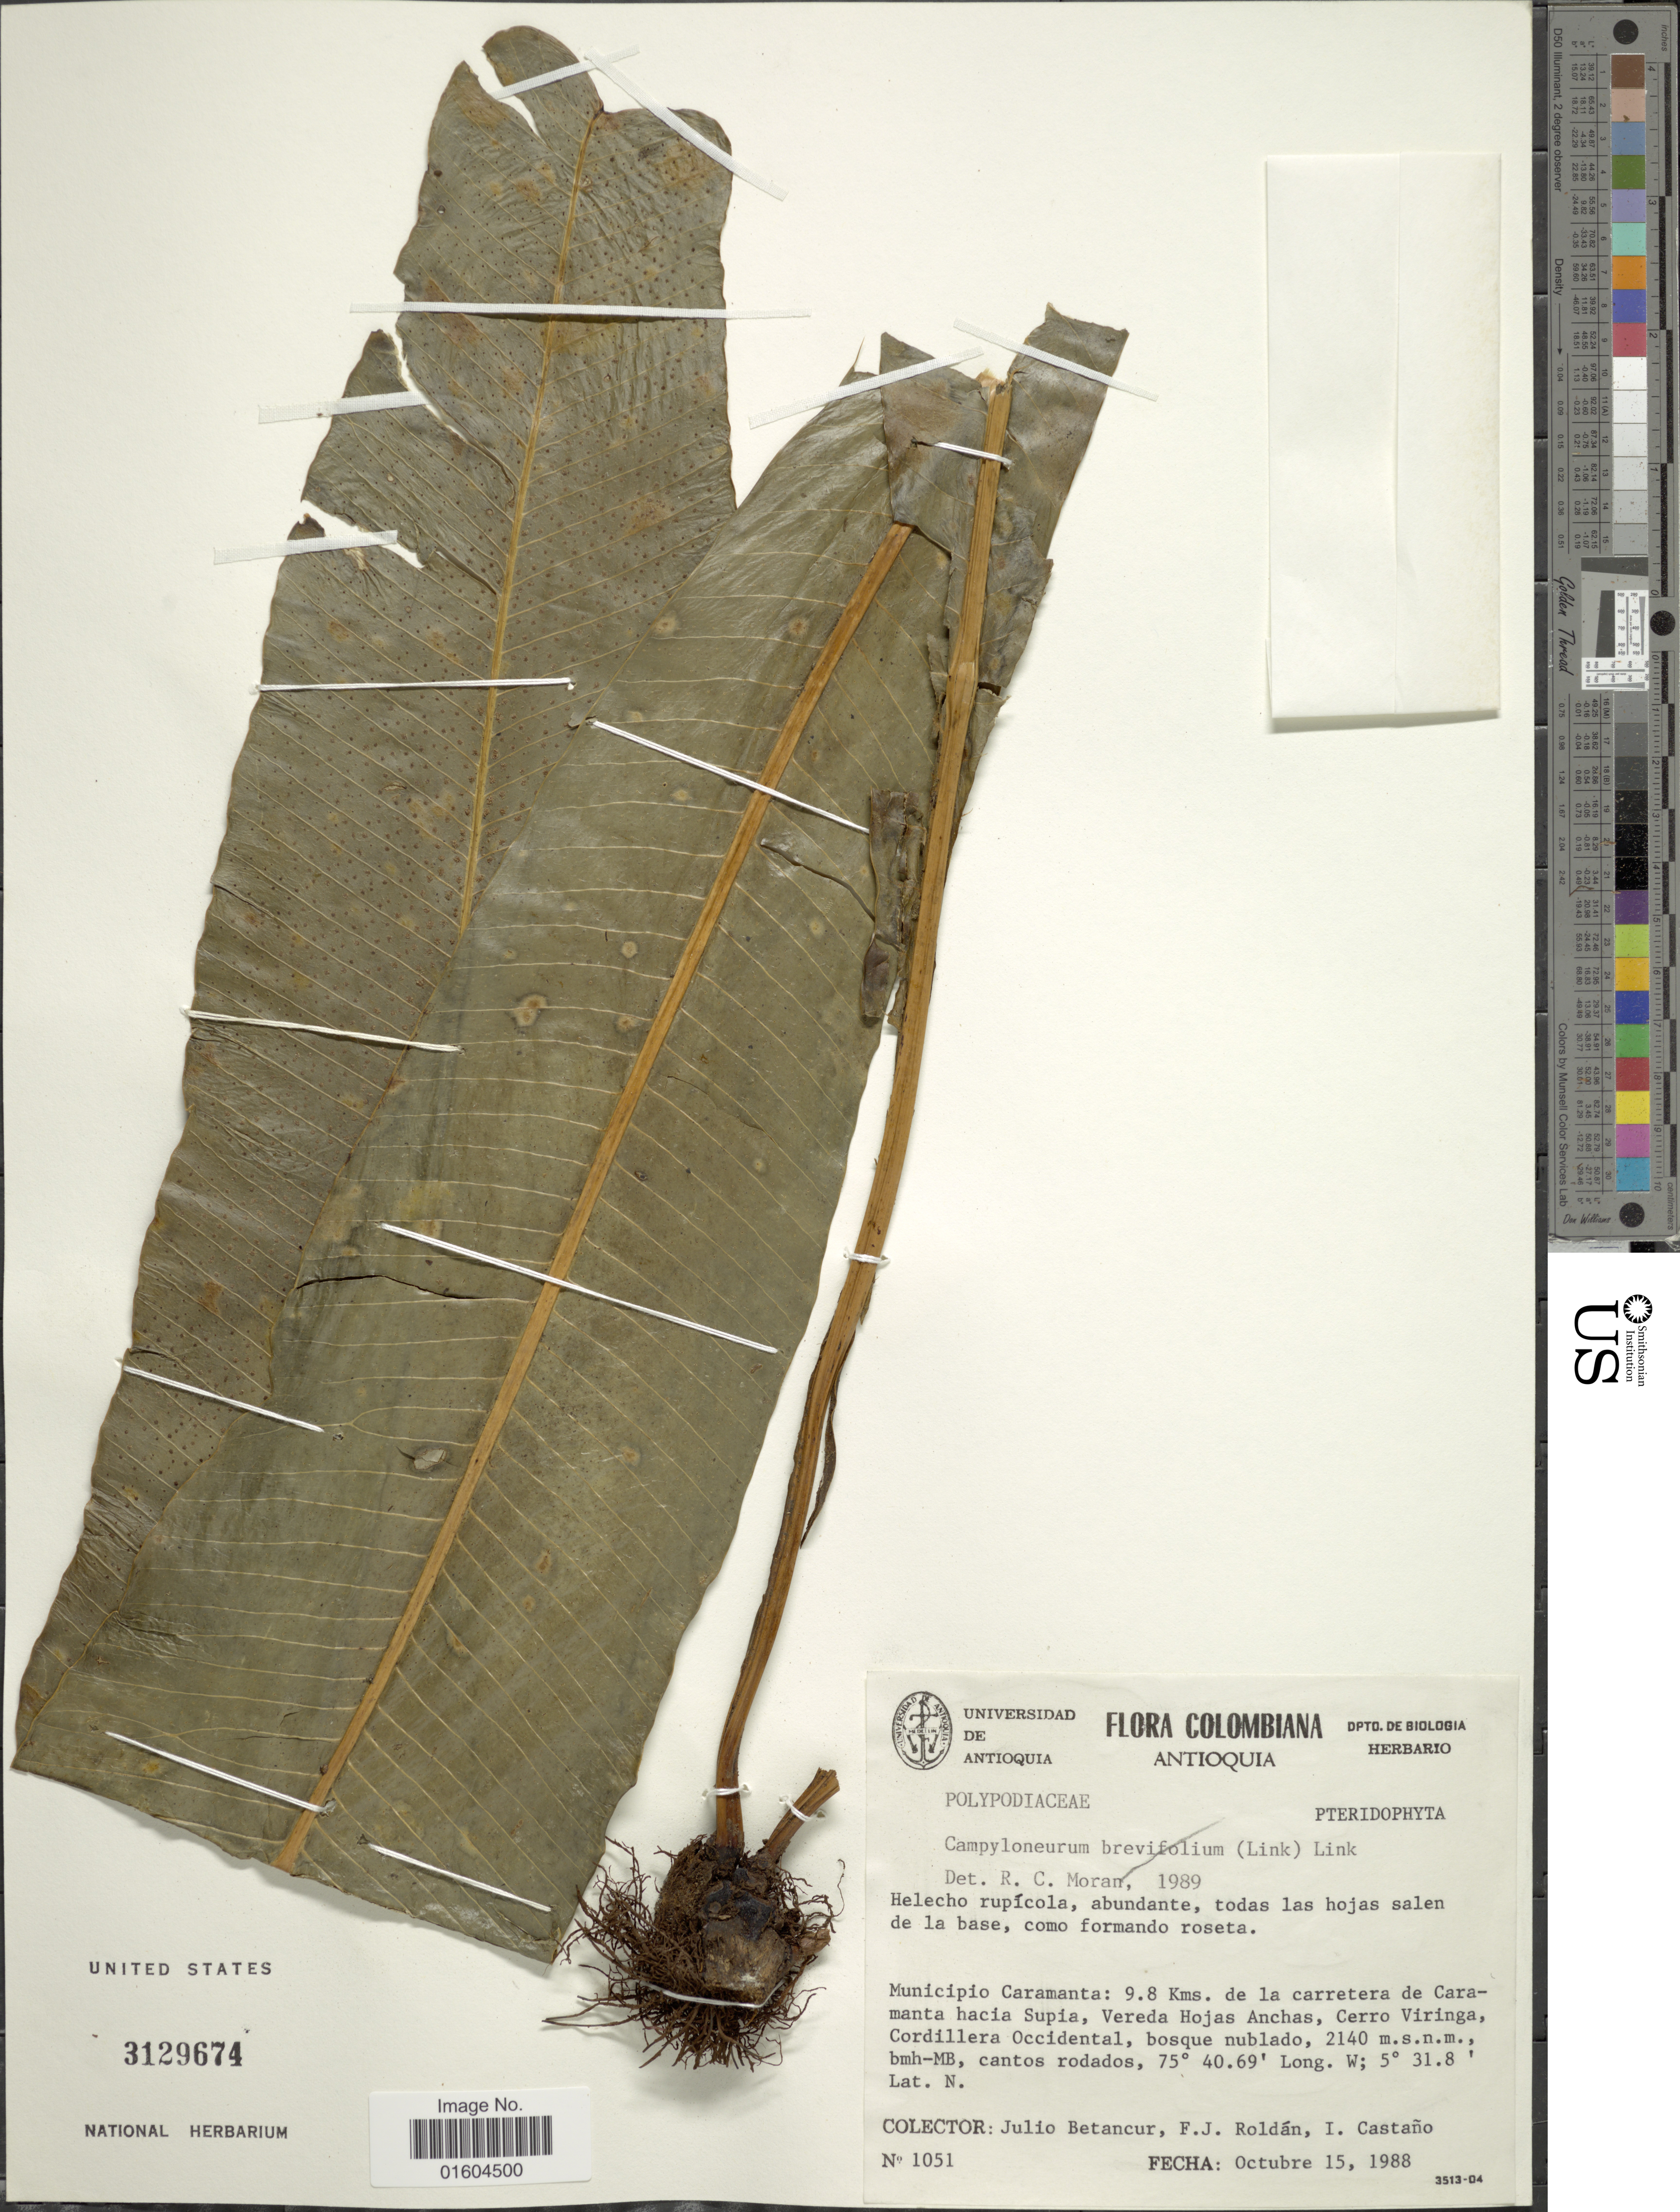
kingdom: Plantae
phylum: Tracheophyta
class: Polypodiopsida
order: Polypodiales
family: Polypodiaceae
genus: Campyloneurum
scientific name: Campyloneurum latum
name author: T. Moore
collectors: J. Betancur, F. J. Roldán & I. Castaño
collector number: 1051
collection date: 1988-10-13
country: Colombia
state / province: Antioquia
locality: Colombiana, Antioquia, Munucipio Caramanta: 9.8 Kms. de la carretera de Caramanta hacia Supia, Vereda Hojas Anchas, Cerro Viringa, Cordillera Occidental, bosque nublado, bmh-MB, cantos rodados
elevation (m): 2140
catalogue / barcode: US 3129674